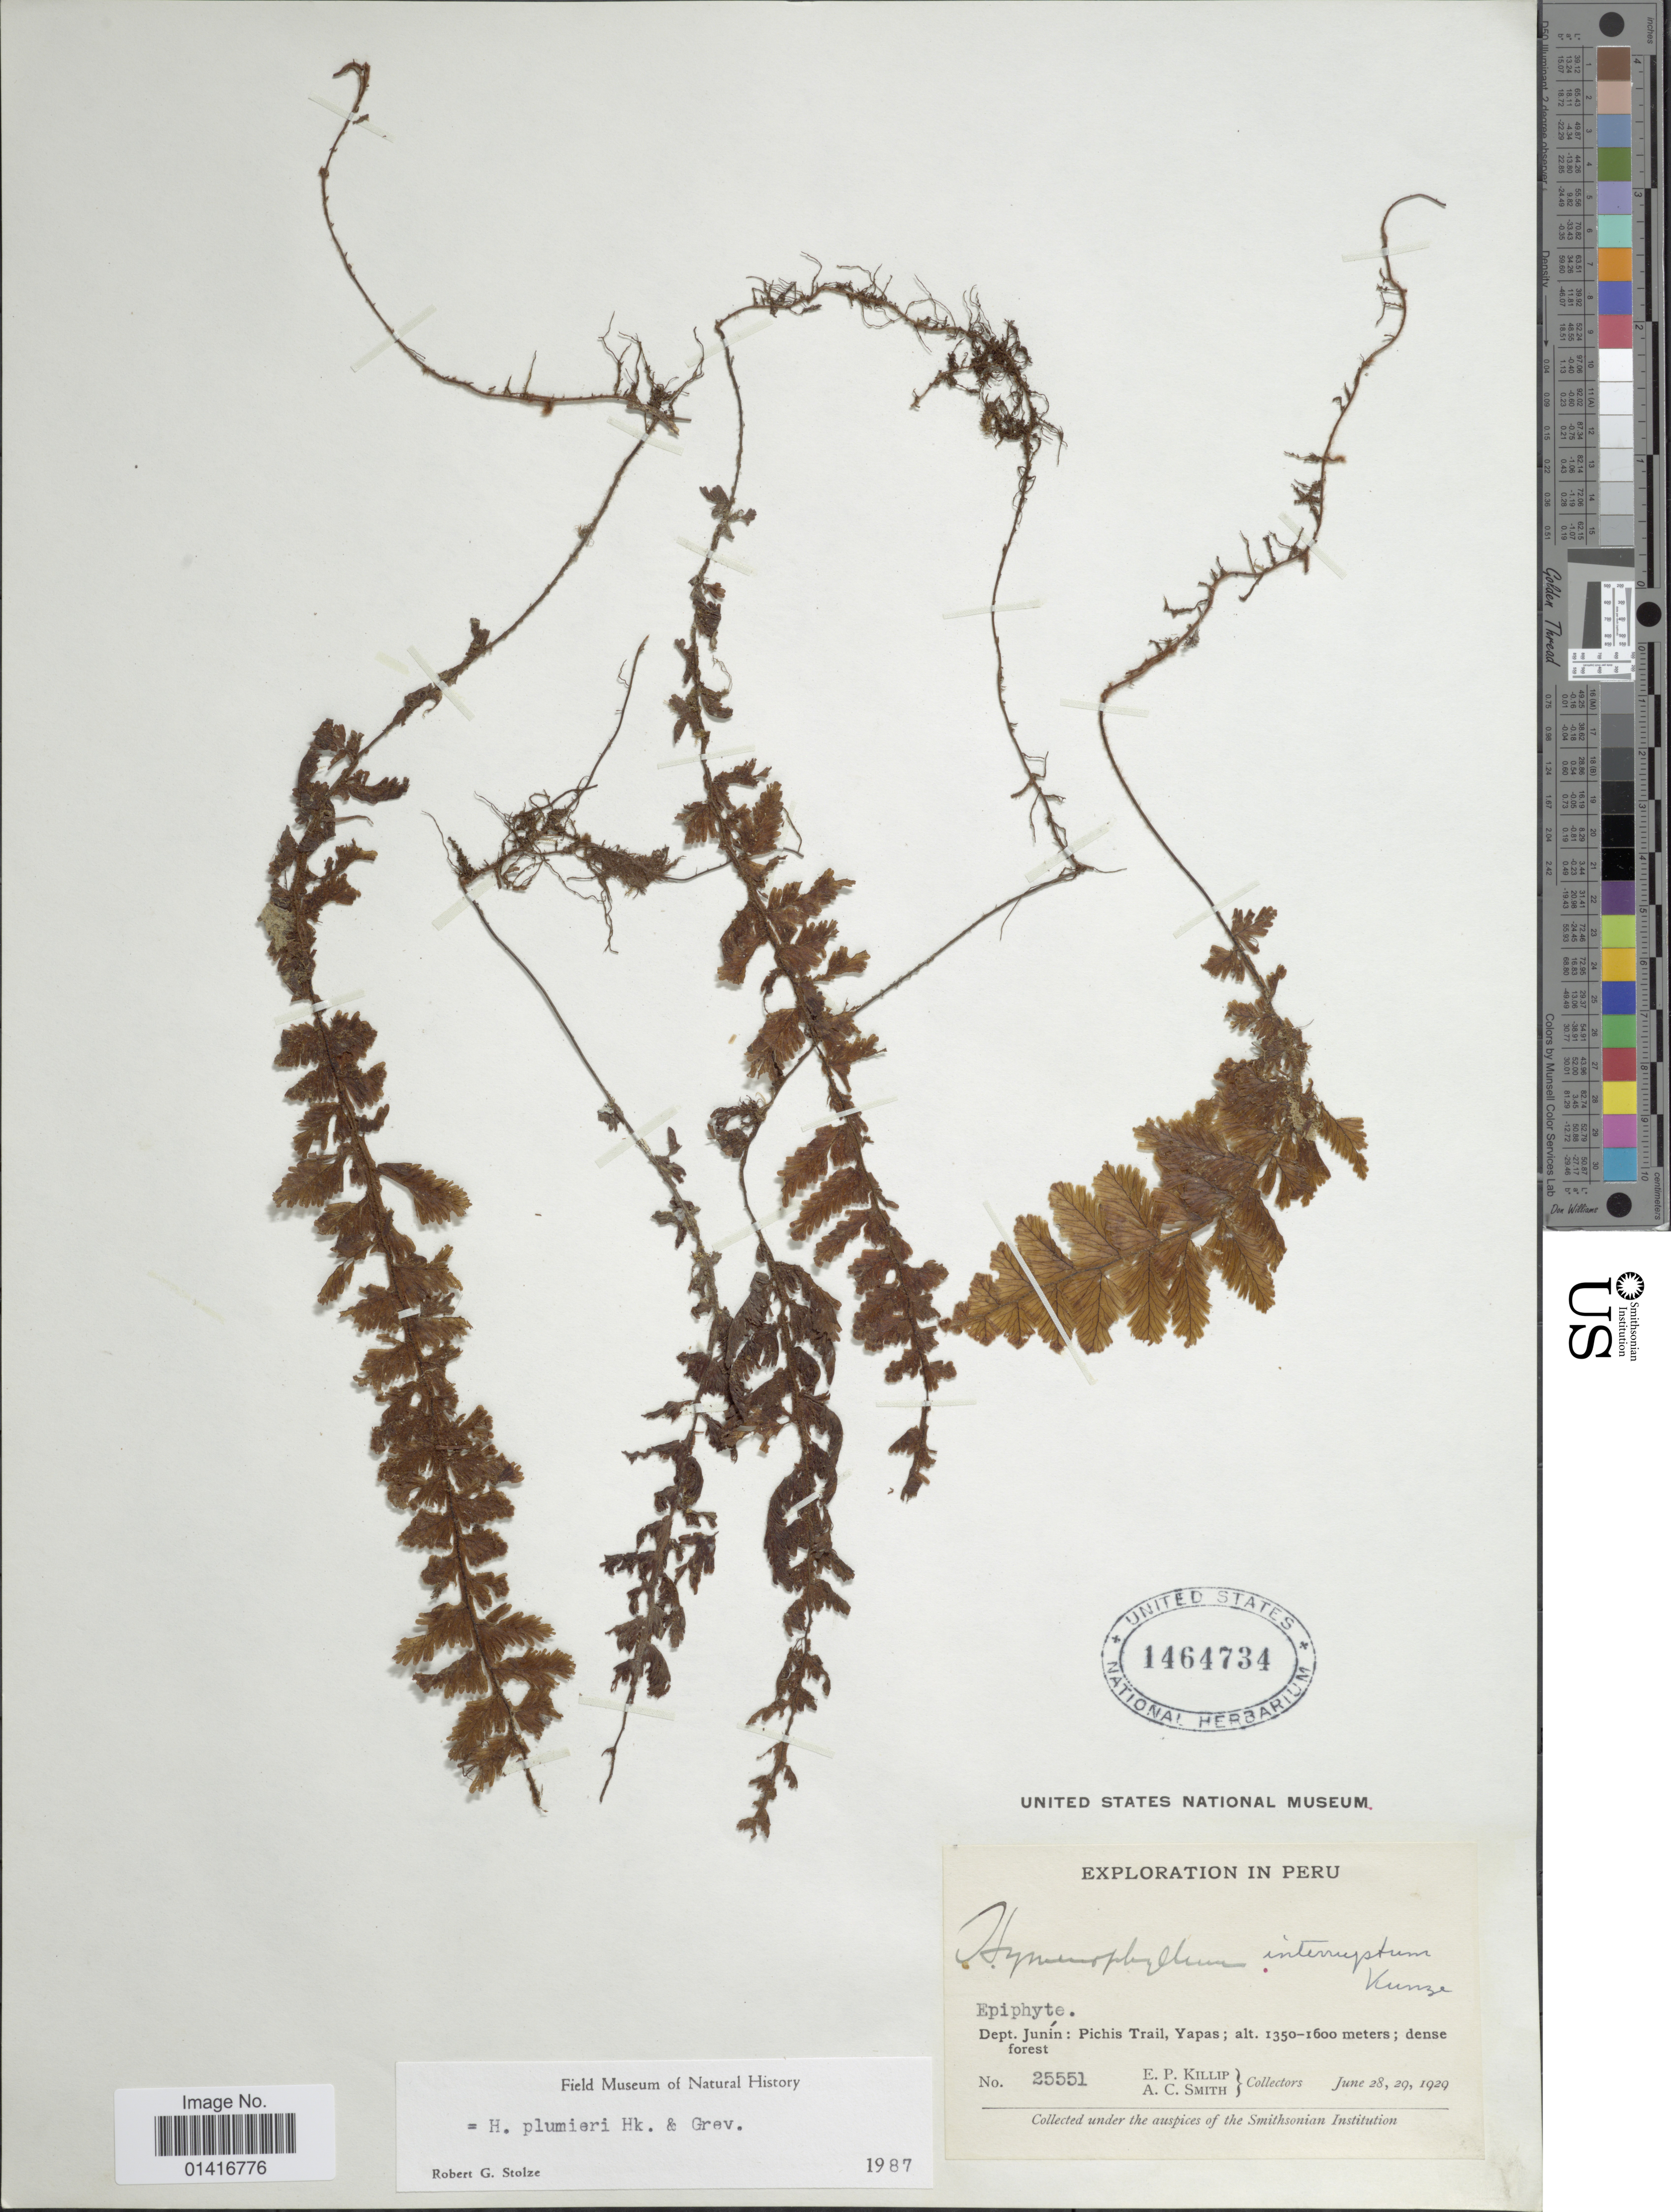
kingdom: Plantae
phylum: Tracheophyta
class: Polypodiopsida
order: Hymenophyllales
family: Hymenophyllaceae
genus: Hymenophyllum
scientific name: Hymenophyllum plumieri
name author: Hook. & Grev.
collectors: E. P. Killip & A. C. Smith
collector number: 25551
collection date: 1929-06-28/1929-06-29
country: Peru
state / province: Junín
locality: Dept. Junin: Pichis Yapas, dense forest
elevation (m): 1350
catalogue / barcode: US 1464734